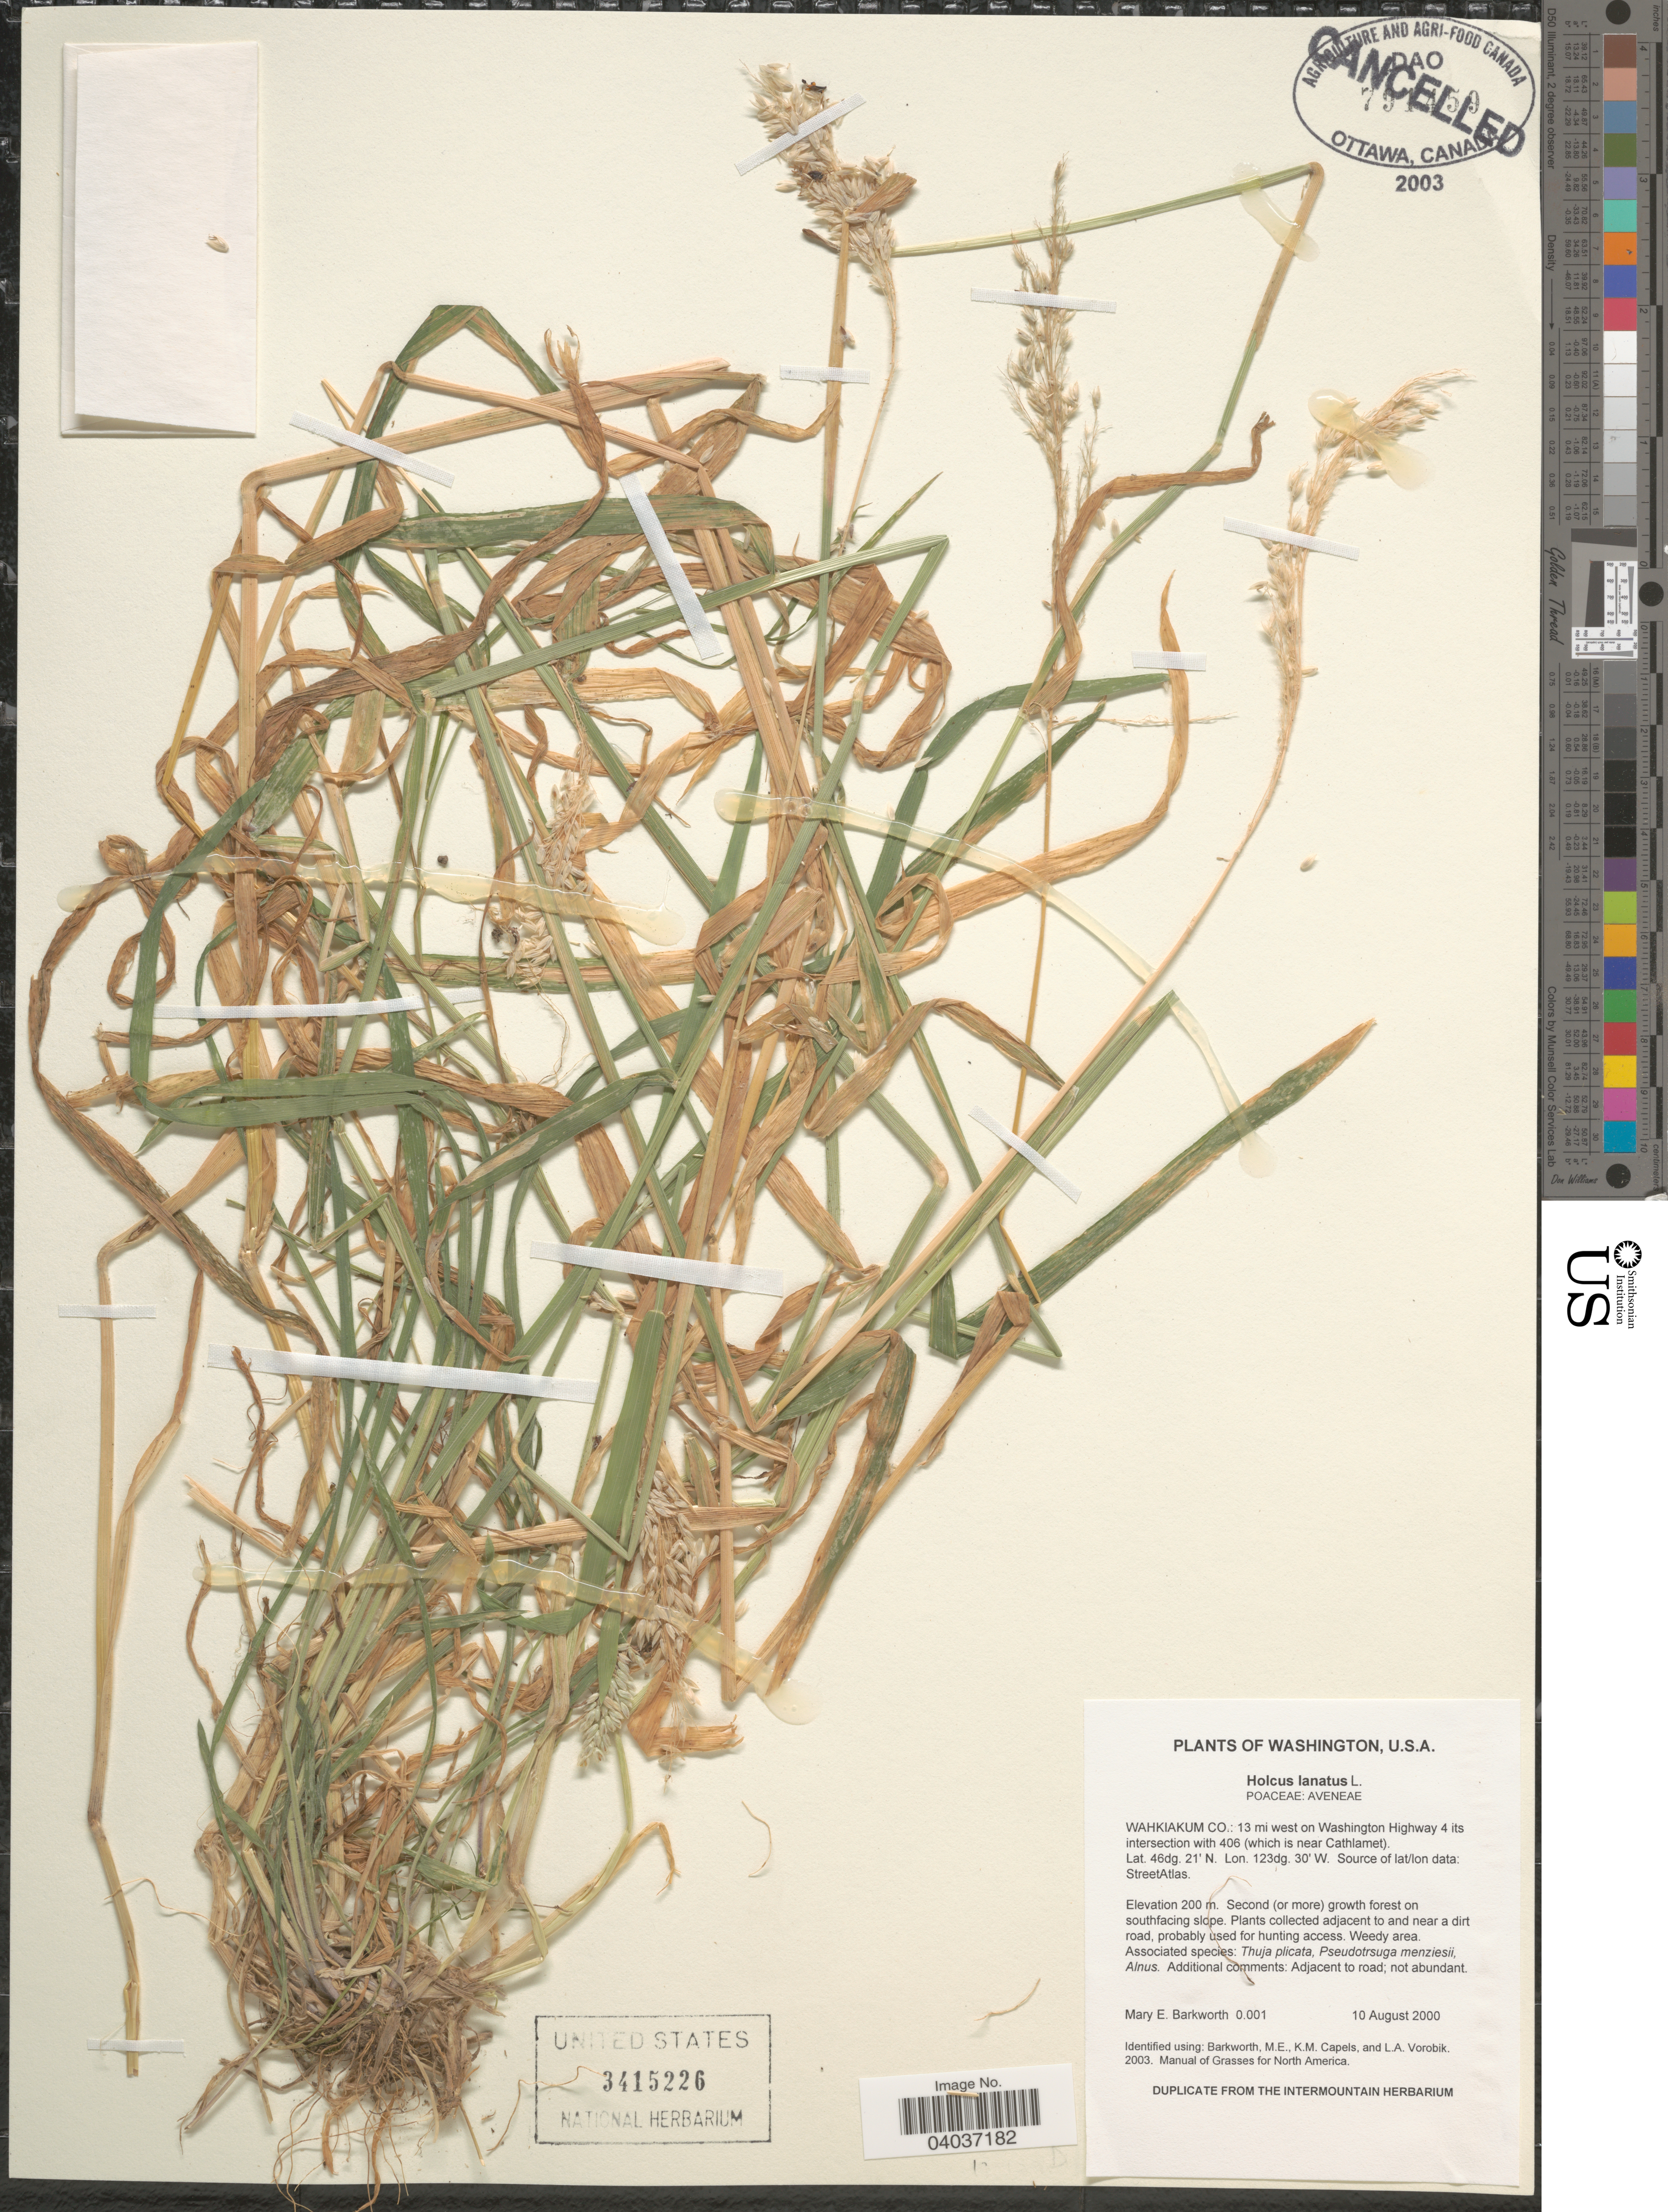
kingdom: Plantae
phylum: Tracheophyta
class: Liliopsida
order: Poales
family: Poaceae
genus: Holcus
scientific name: Holcus lanatus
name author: L.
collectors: M. E. Barkworth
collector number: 0001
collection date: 2000-08-10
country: United States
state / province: Washington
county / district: Wahkiakum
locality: Wahkiakum Co.: 13 mi west on Washington Highway 4 its intersection with 406 (which is near Cathlamet). On southfacing slope.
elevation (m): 200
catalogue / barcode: US 3415226